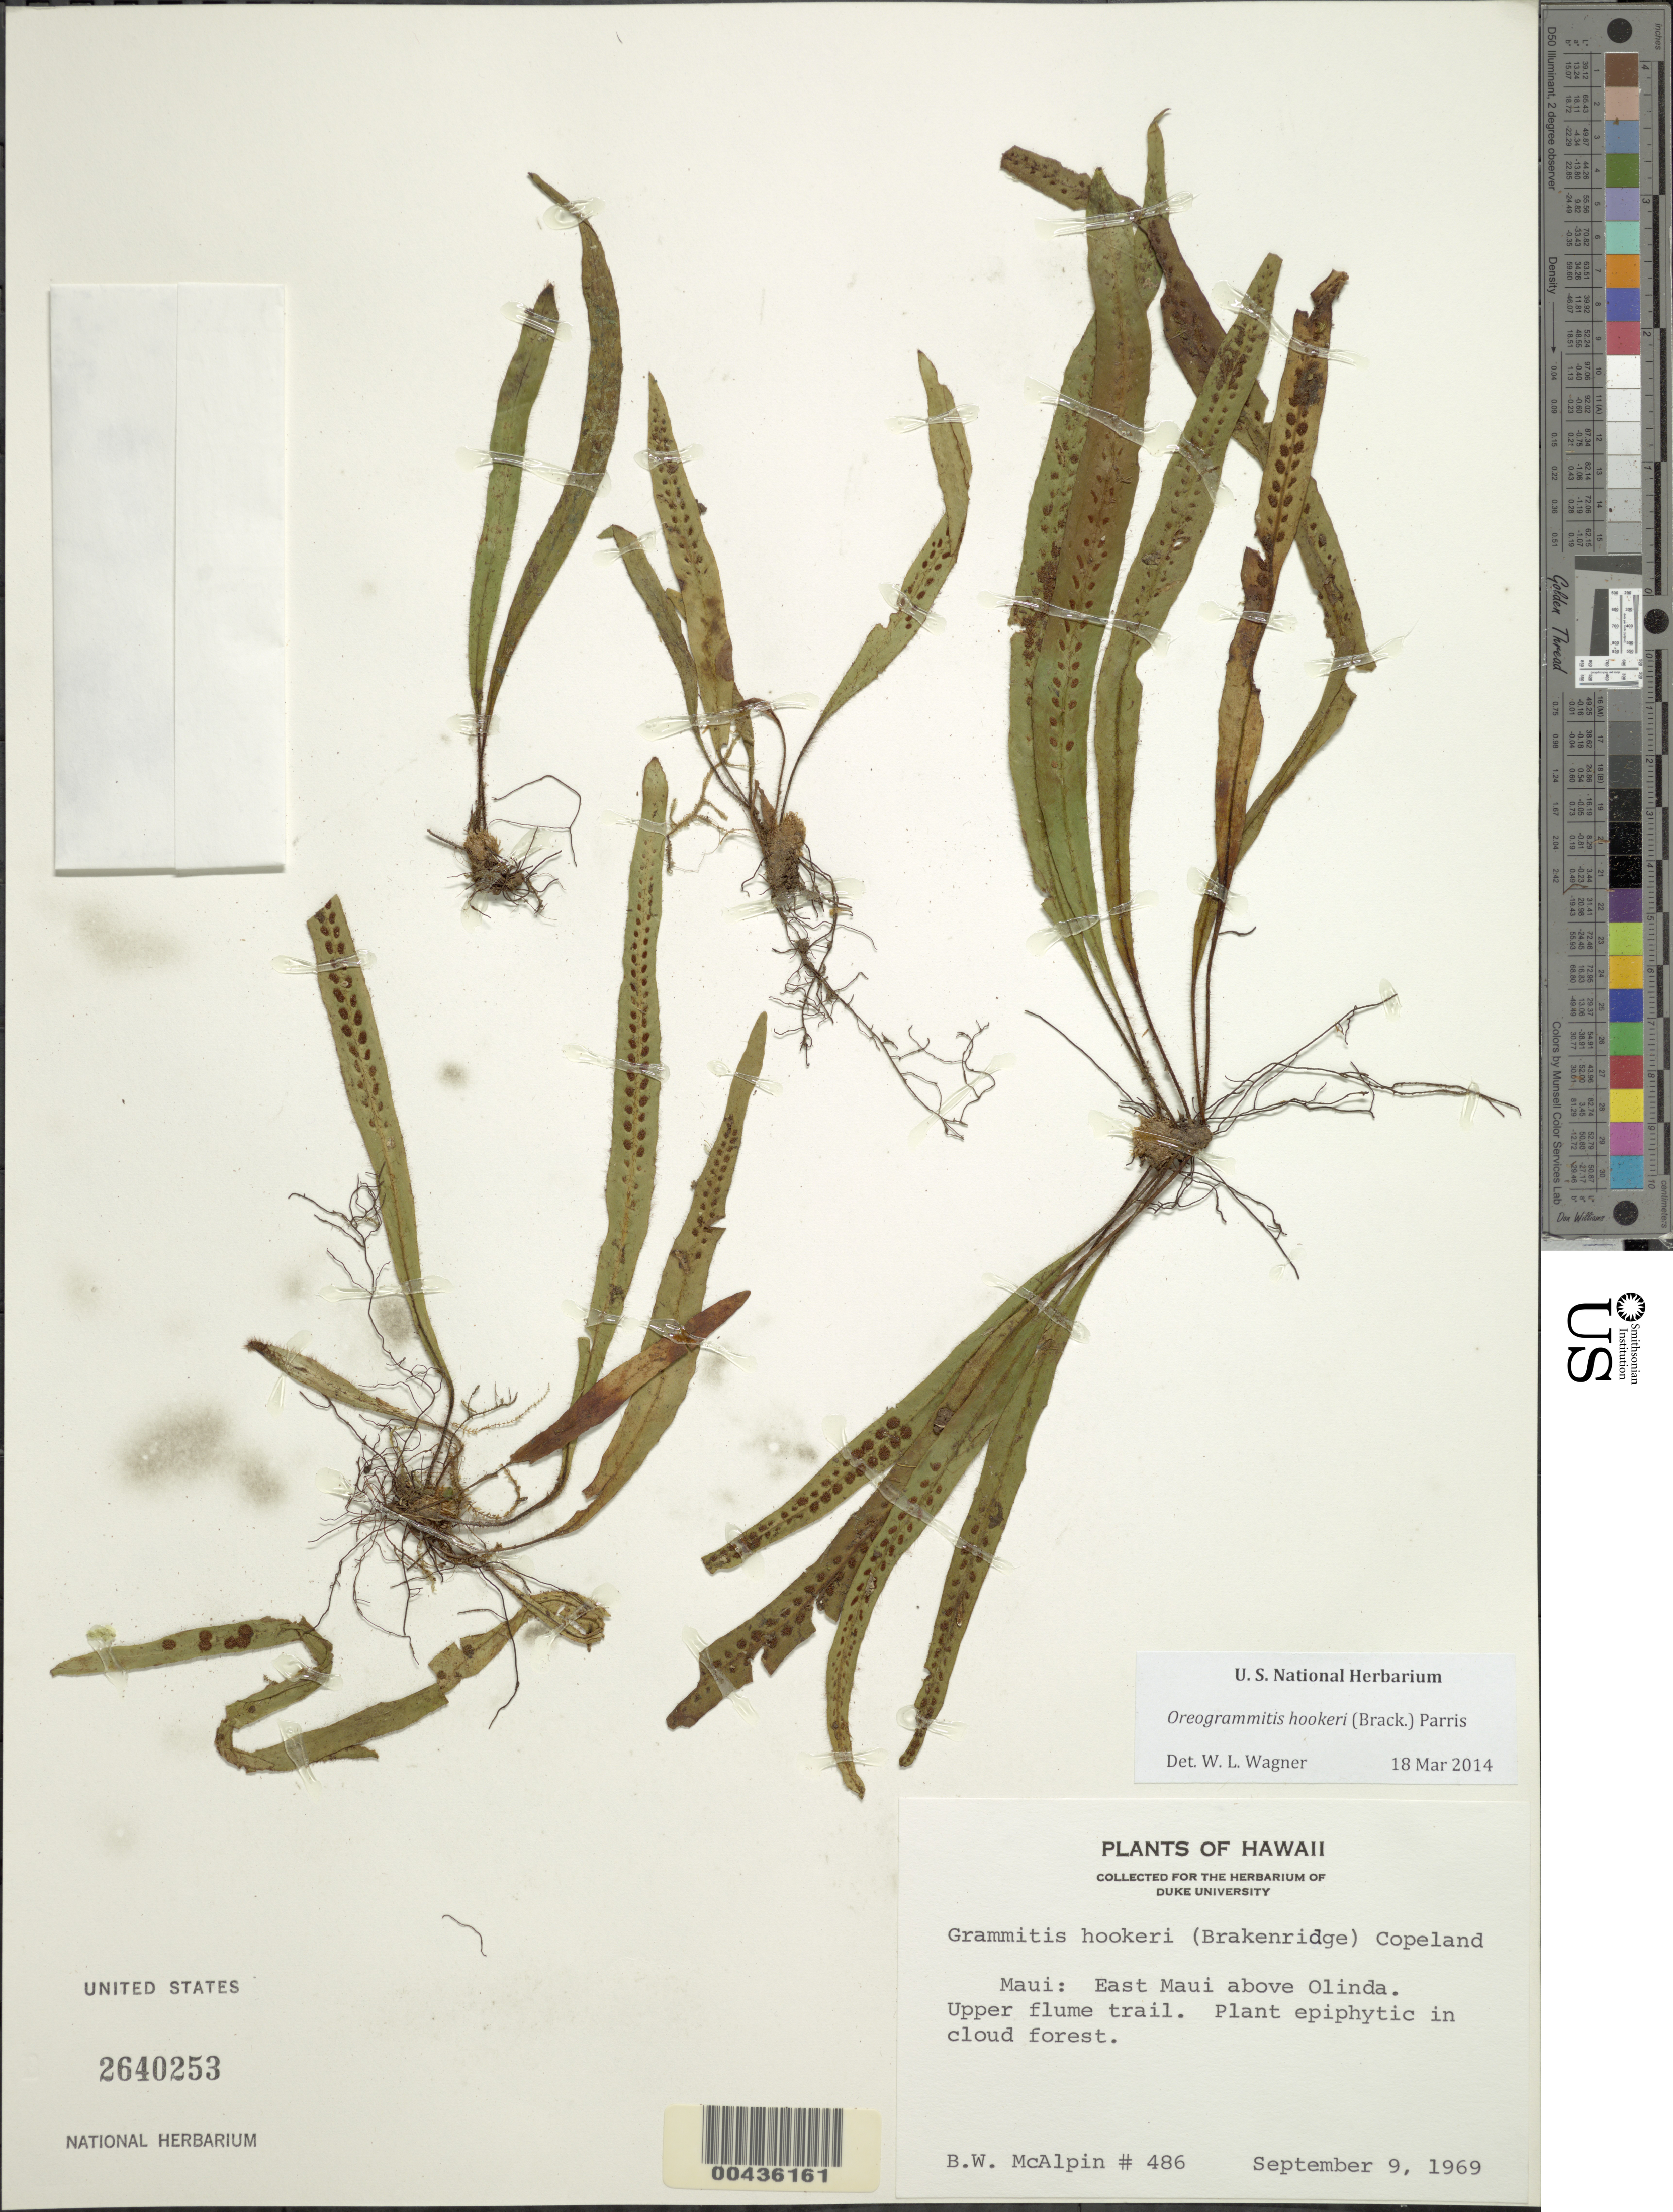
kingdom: Plantae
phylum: Tracheophyta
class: Polypodiopsida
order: Polypodiales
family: Polypodiaceae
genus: Oreogrammitis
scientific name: Oreogrammitis hookeri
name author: (Brack.) Parris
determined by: Wagner, W. L., (BOT), Smithsonian Institution - National Museum of Natural History (UNITED STATES)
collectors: B. McAlpine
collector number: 486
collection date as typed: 9 Sep 1969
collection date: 1969-09-09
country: United States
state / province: Hawaii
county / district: Maui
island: Maui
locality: E Maui above Olinda, upper flume trail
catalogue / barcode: US 2640253